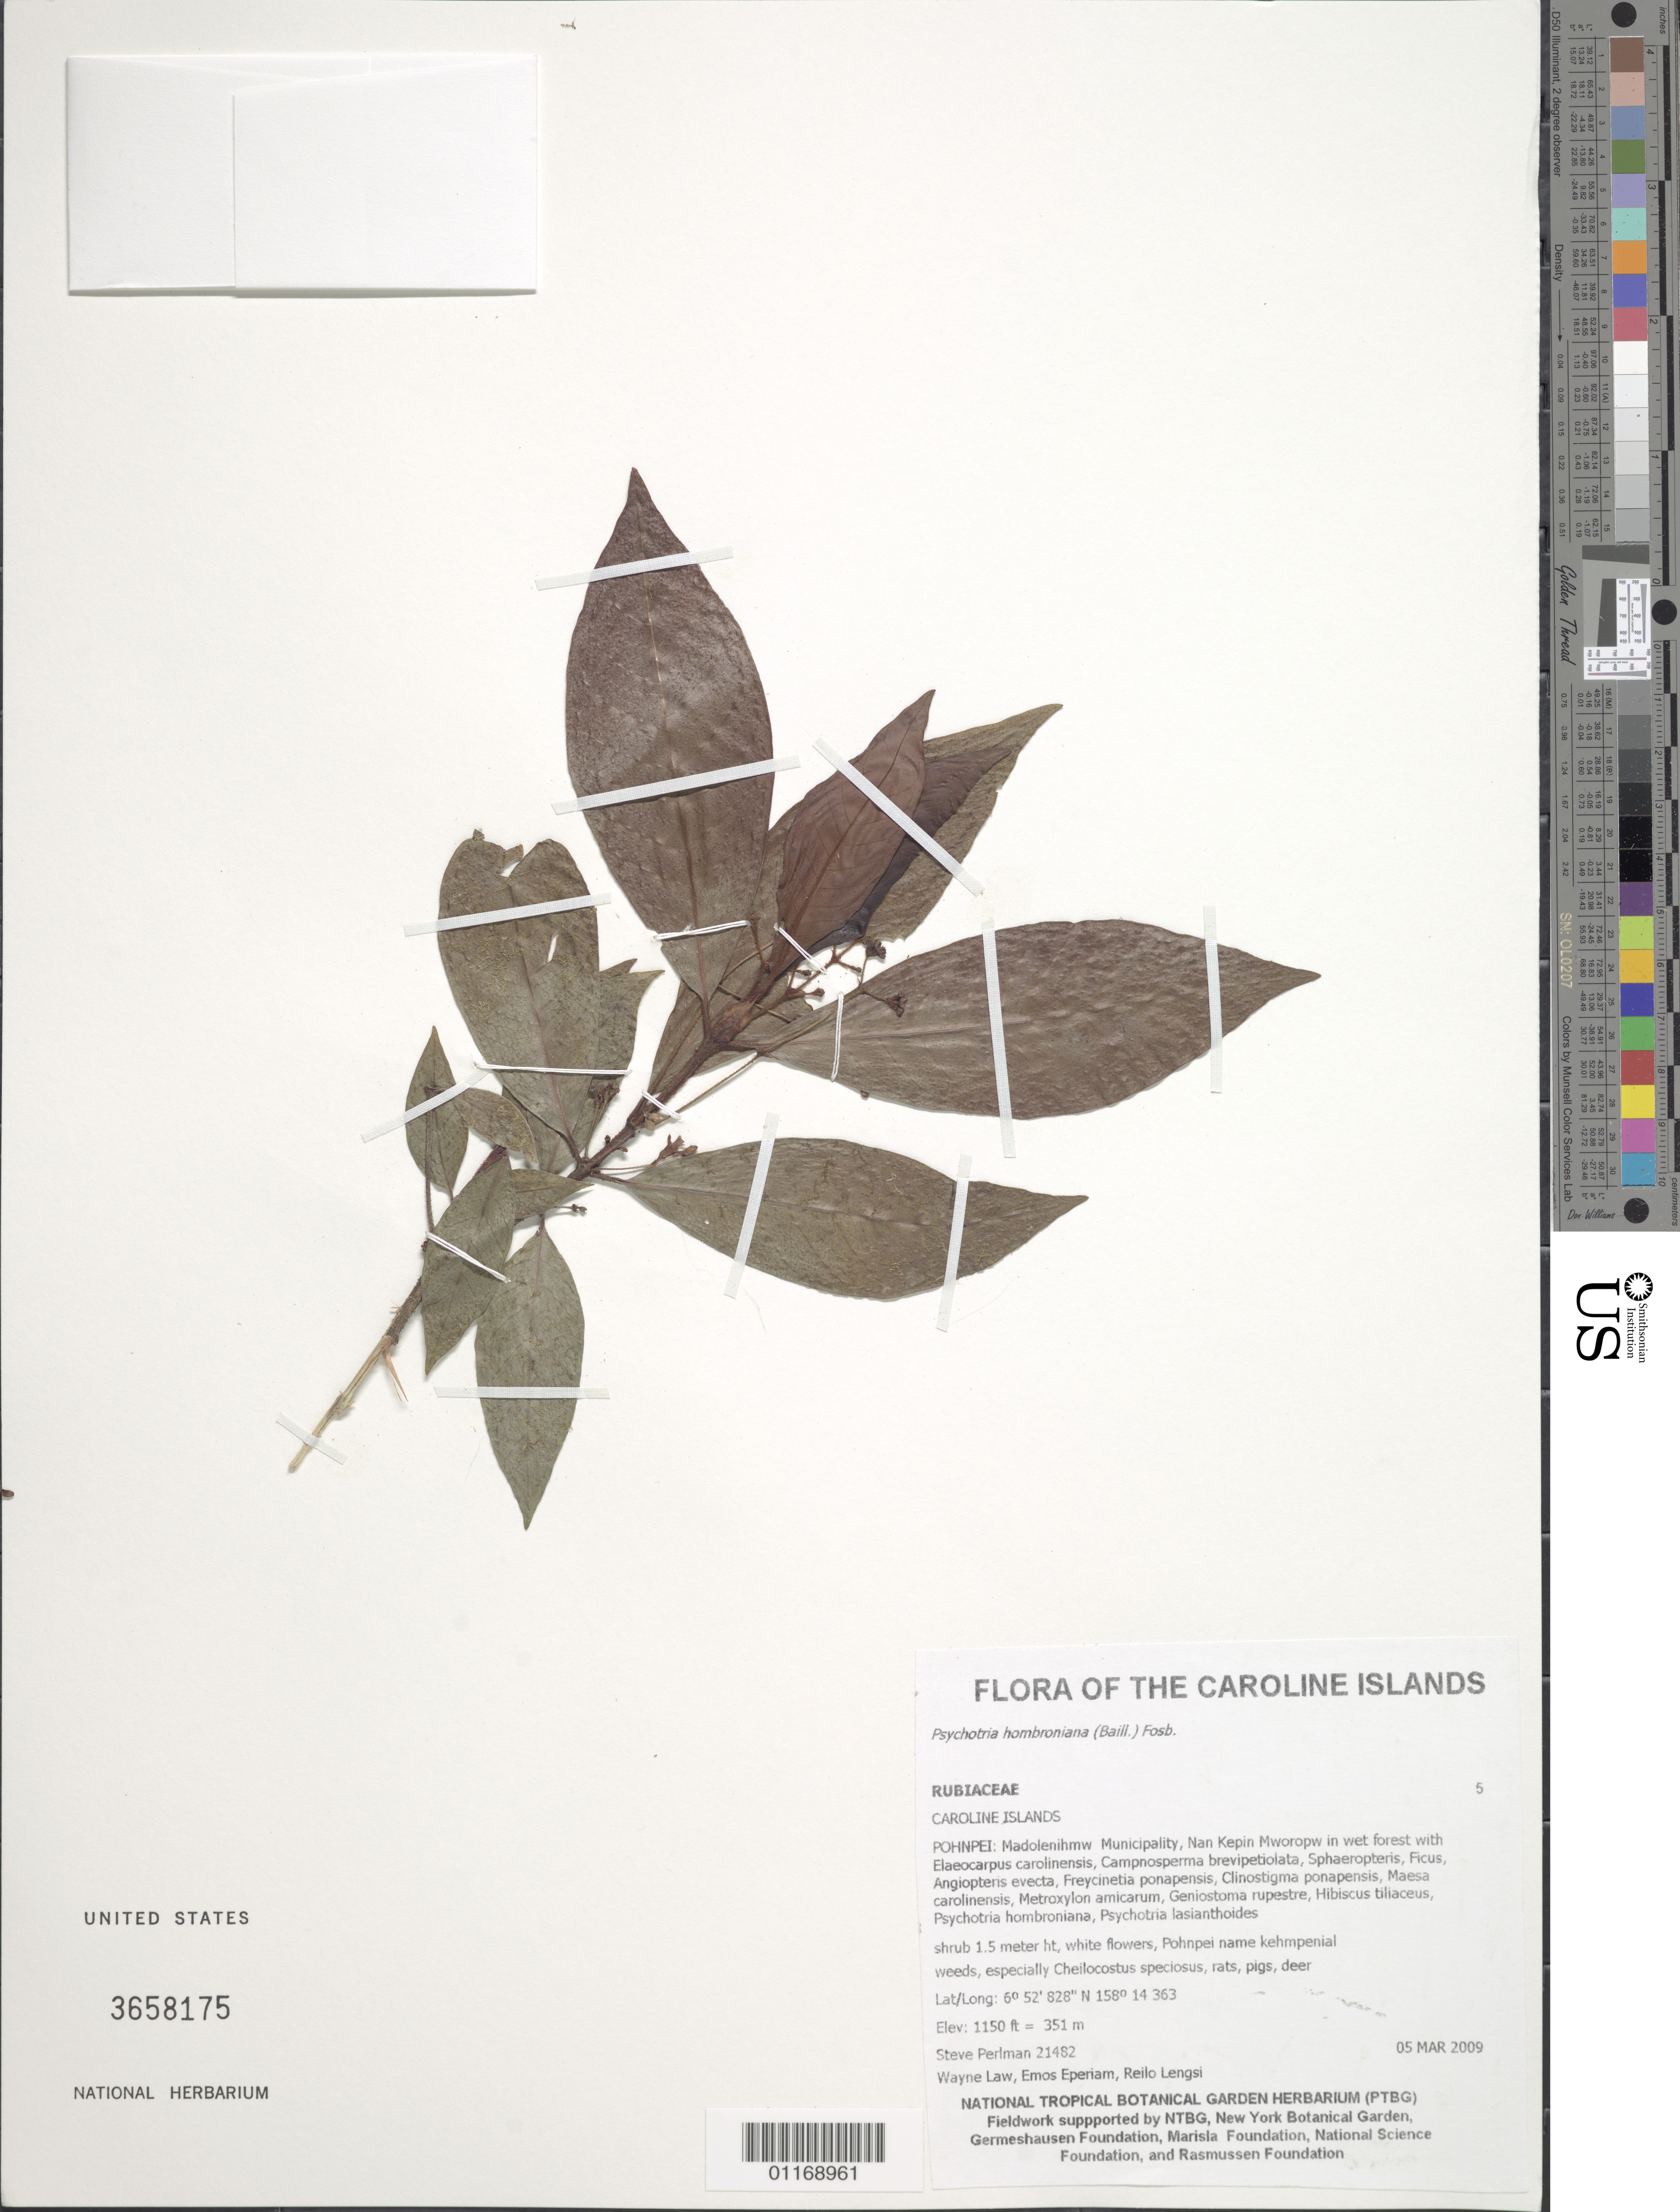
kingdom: Plantae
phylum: Tracheophyta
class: Magnoliopsida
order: Gentianales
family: Rubiaceae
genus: Psychotria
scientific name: Psychotria hombroniana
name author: (Baill.) Fosberg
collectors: S. P. Perlman, P. Eperiam, W. Law & R. Lengsi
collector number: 21482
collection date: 2009-03-05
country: Micronesia, Federated States of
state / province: Pohnpei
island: Pohnpei [Ponape]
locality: Madolenihmw Municipality, Nan Kepin Mworopw.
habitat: Wet forest.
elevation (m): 351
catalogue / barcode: US 3658175